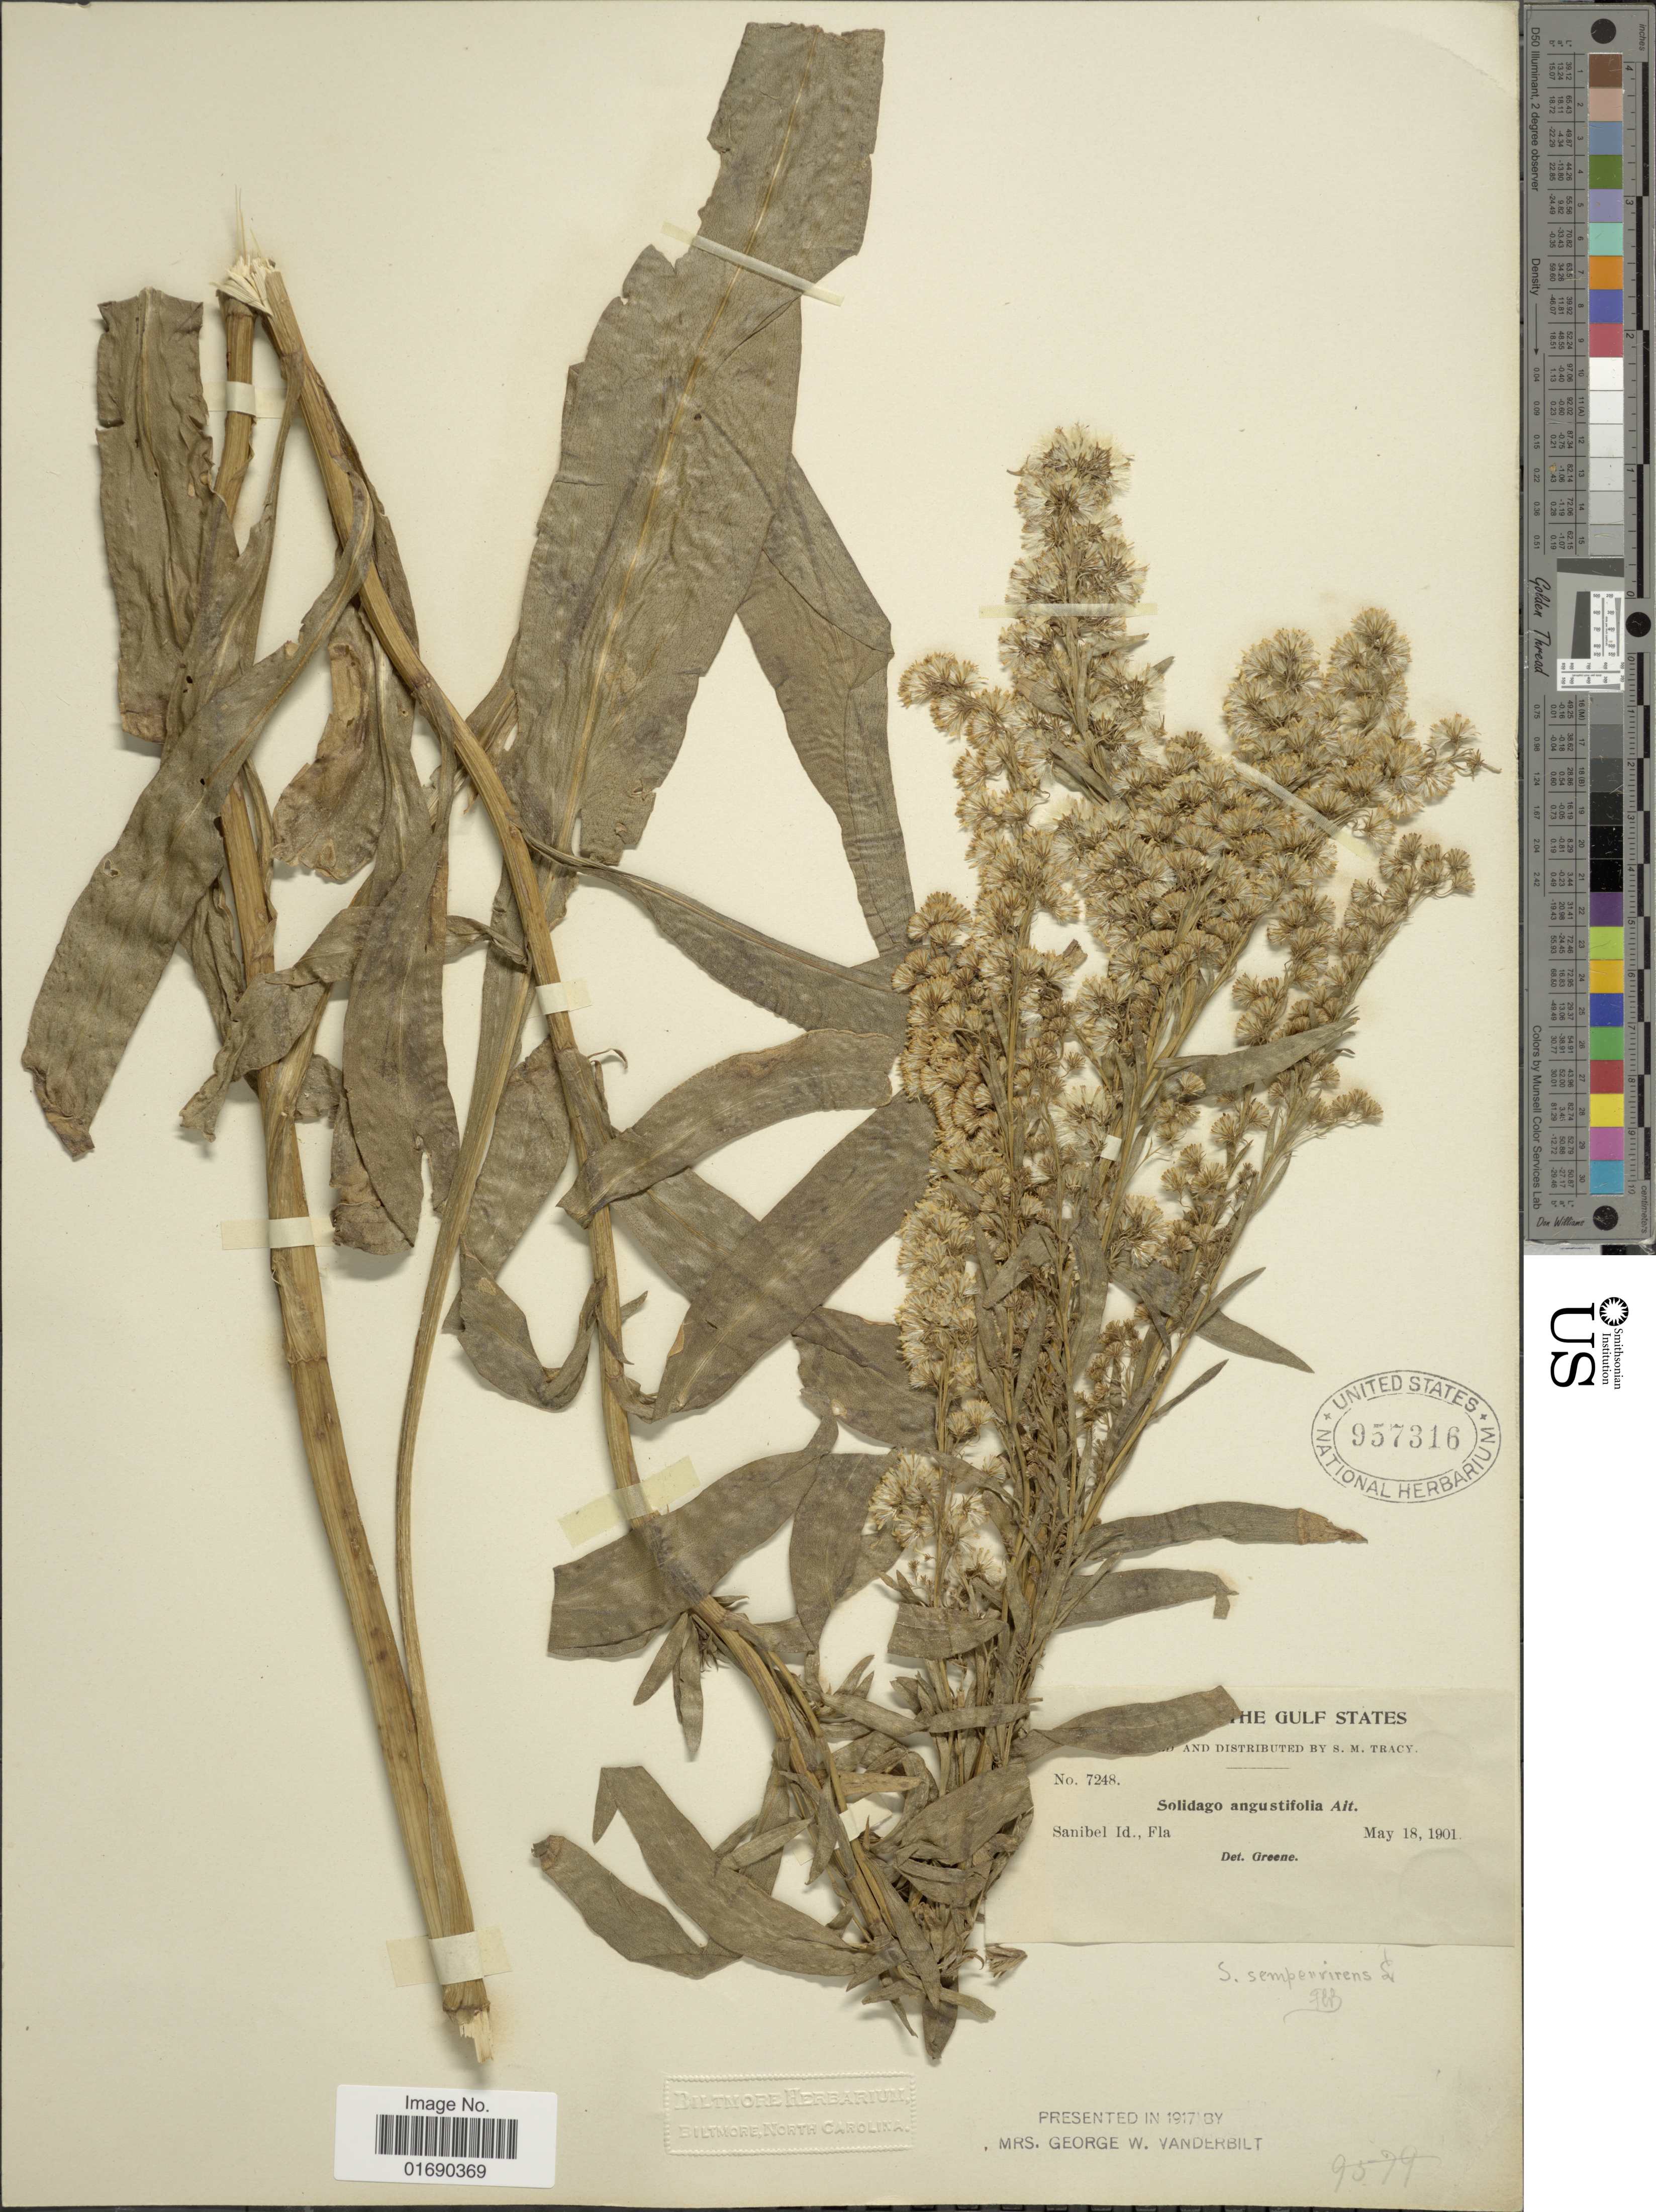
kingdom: Plantae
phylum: Tracheophyta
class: Magnoliopsida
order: Asterales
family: Asteraceae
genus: Solidago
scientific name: Solidago sempervirens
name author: L.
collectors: S. M. Tracy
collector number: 7248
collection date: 1901-05-18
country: United States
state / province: Florida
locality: The Gulf States, Sanibel Id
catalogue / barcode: US 957316